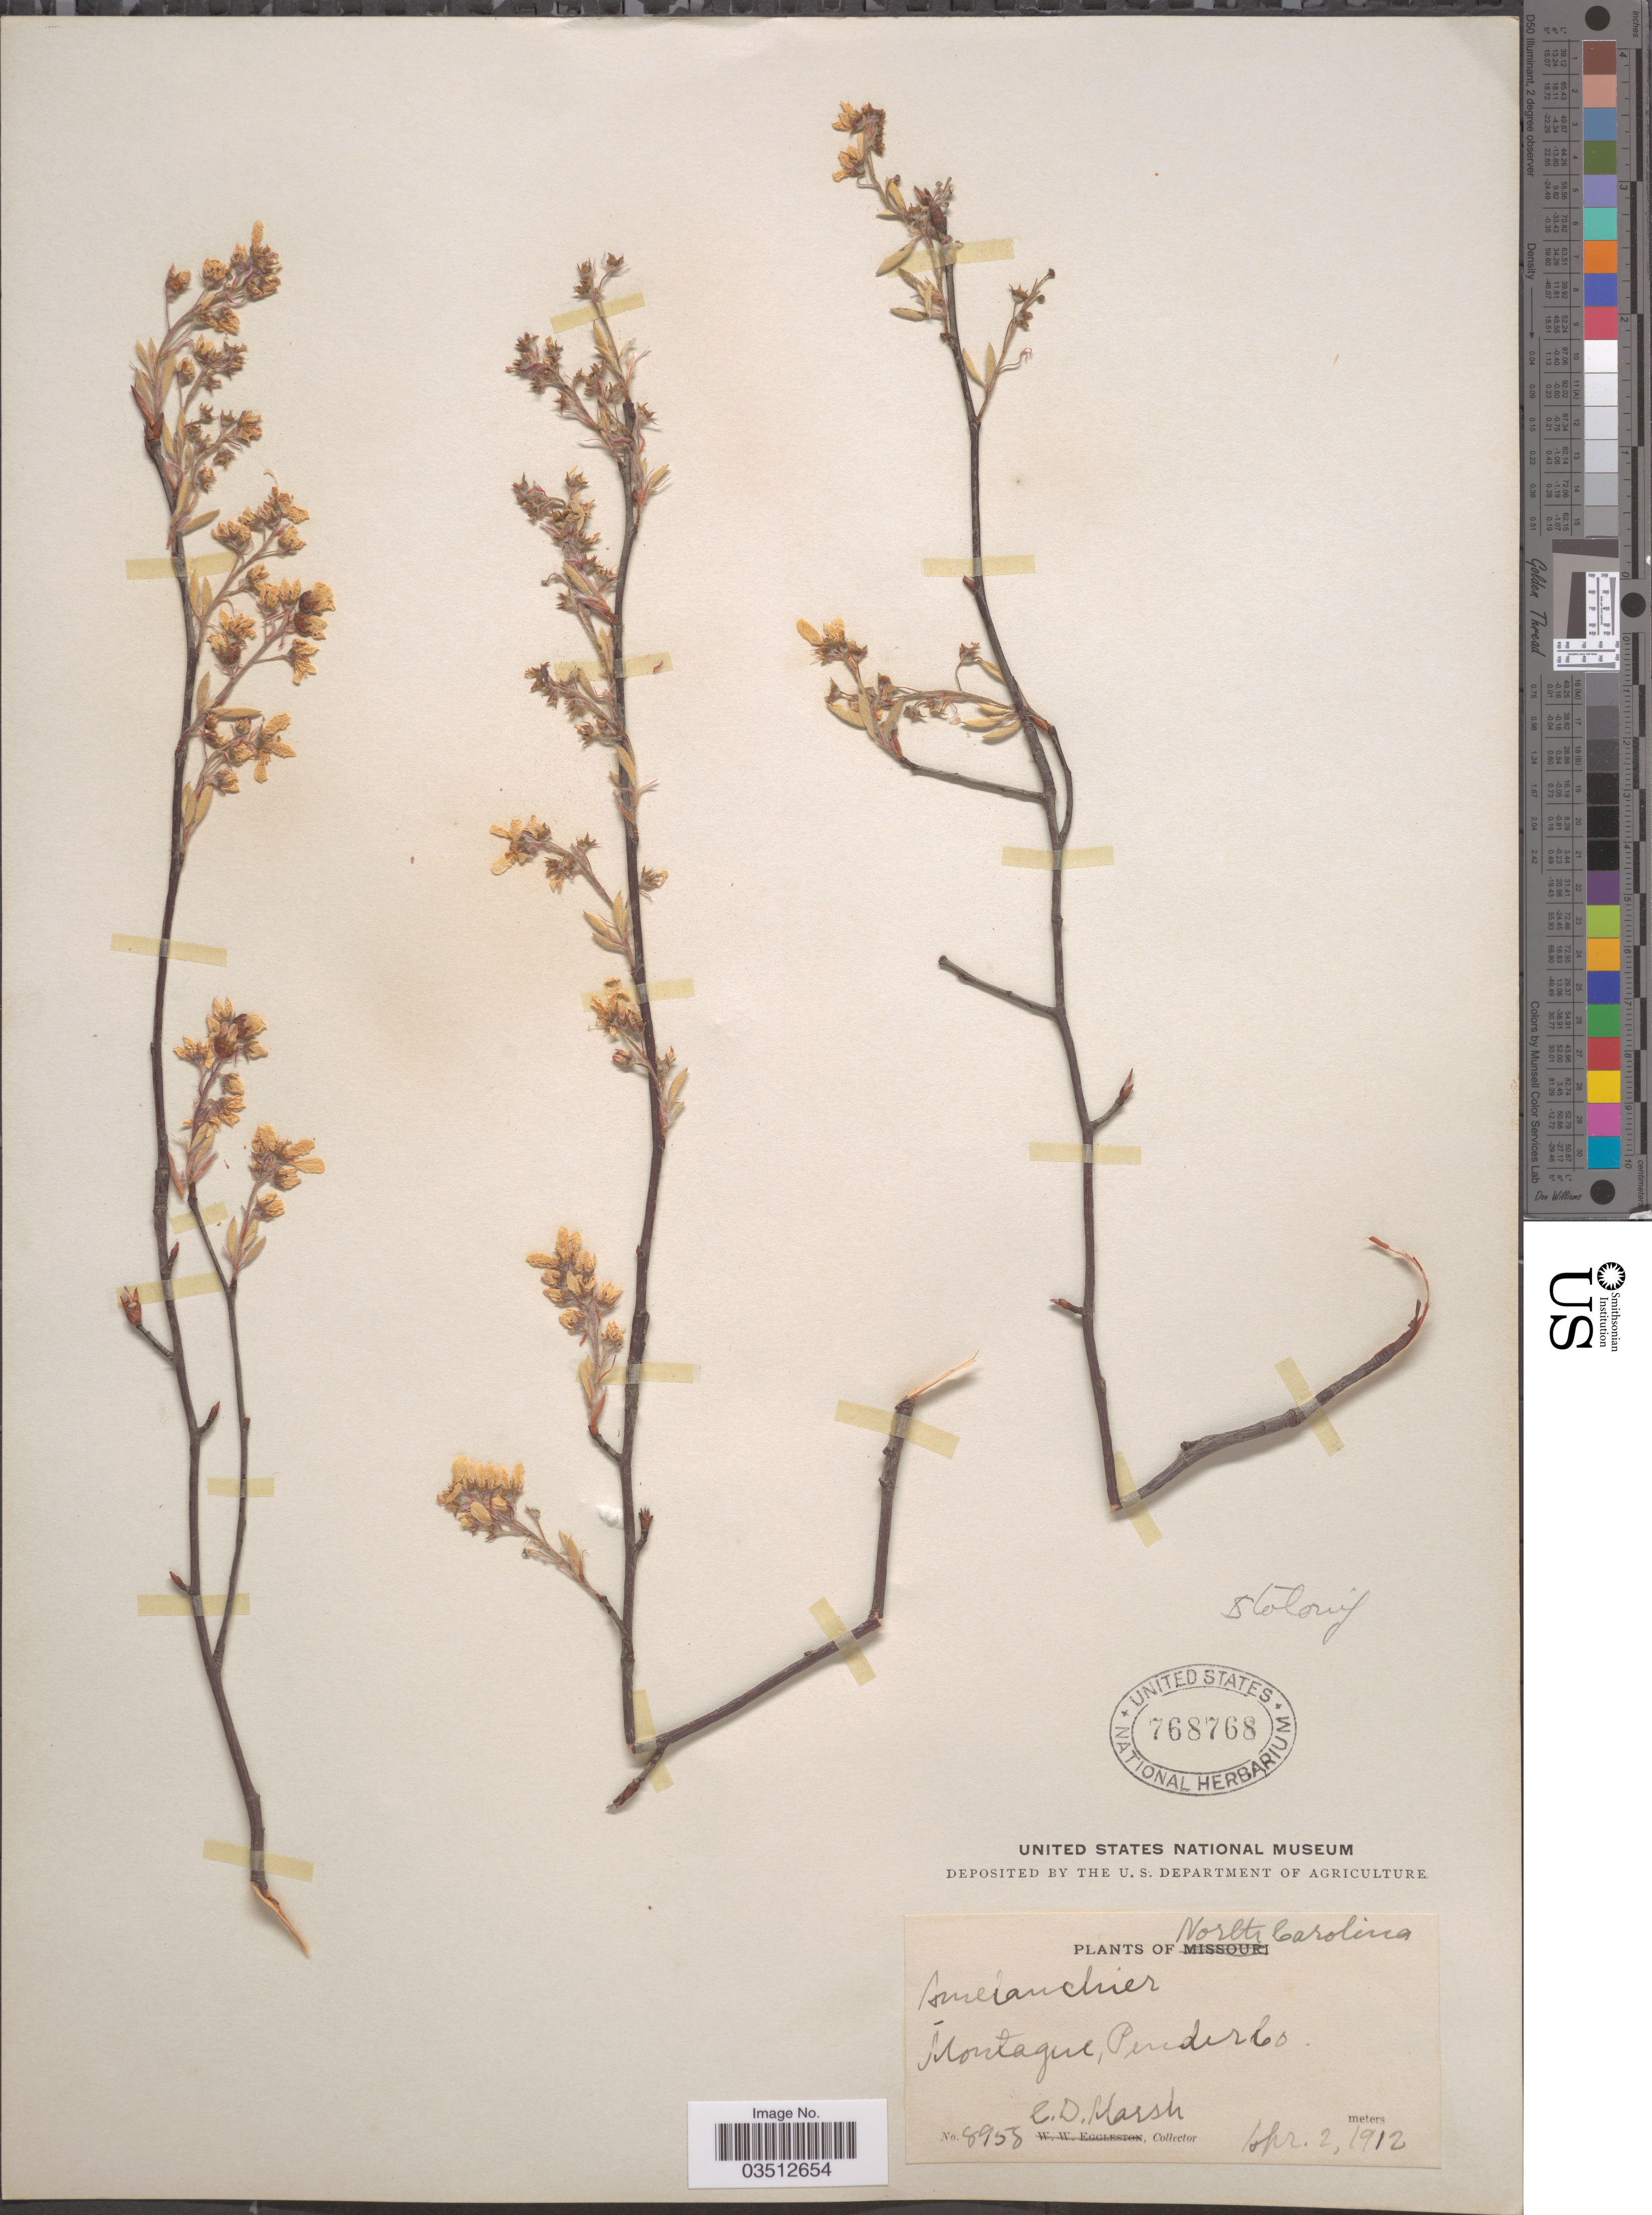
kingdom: Plantae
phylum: Tracheophyta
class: Magnoliopsida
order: Rosales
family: Rosaceae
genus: Amelanchier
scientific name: Amelanchier stolonifera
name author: Wiegand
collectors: C. D. Marsh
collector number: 8958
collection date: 1912-04-02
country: United States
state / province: North Carolina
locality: Montagne, Pender Co.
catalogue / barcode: US 768768